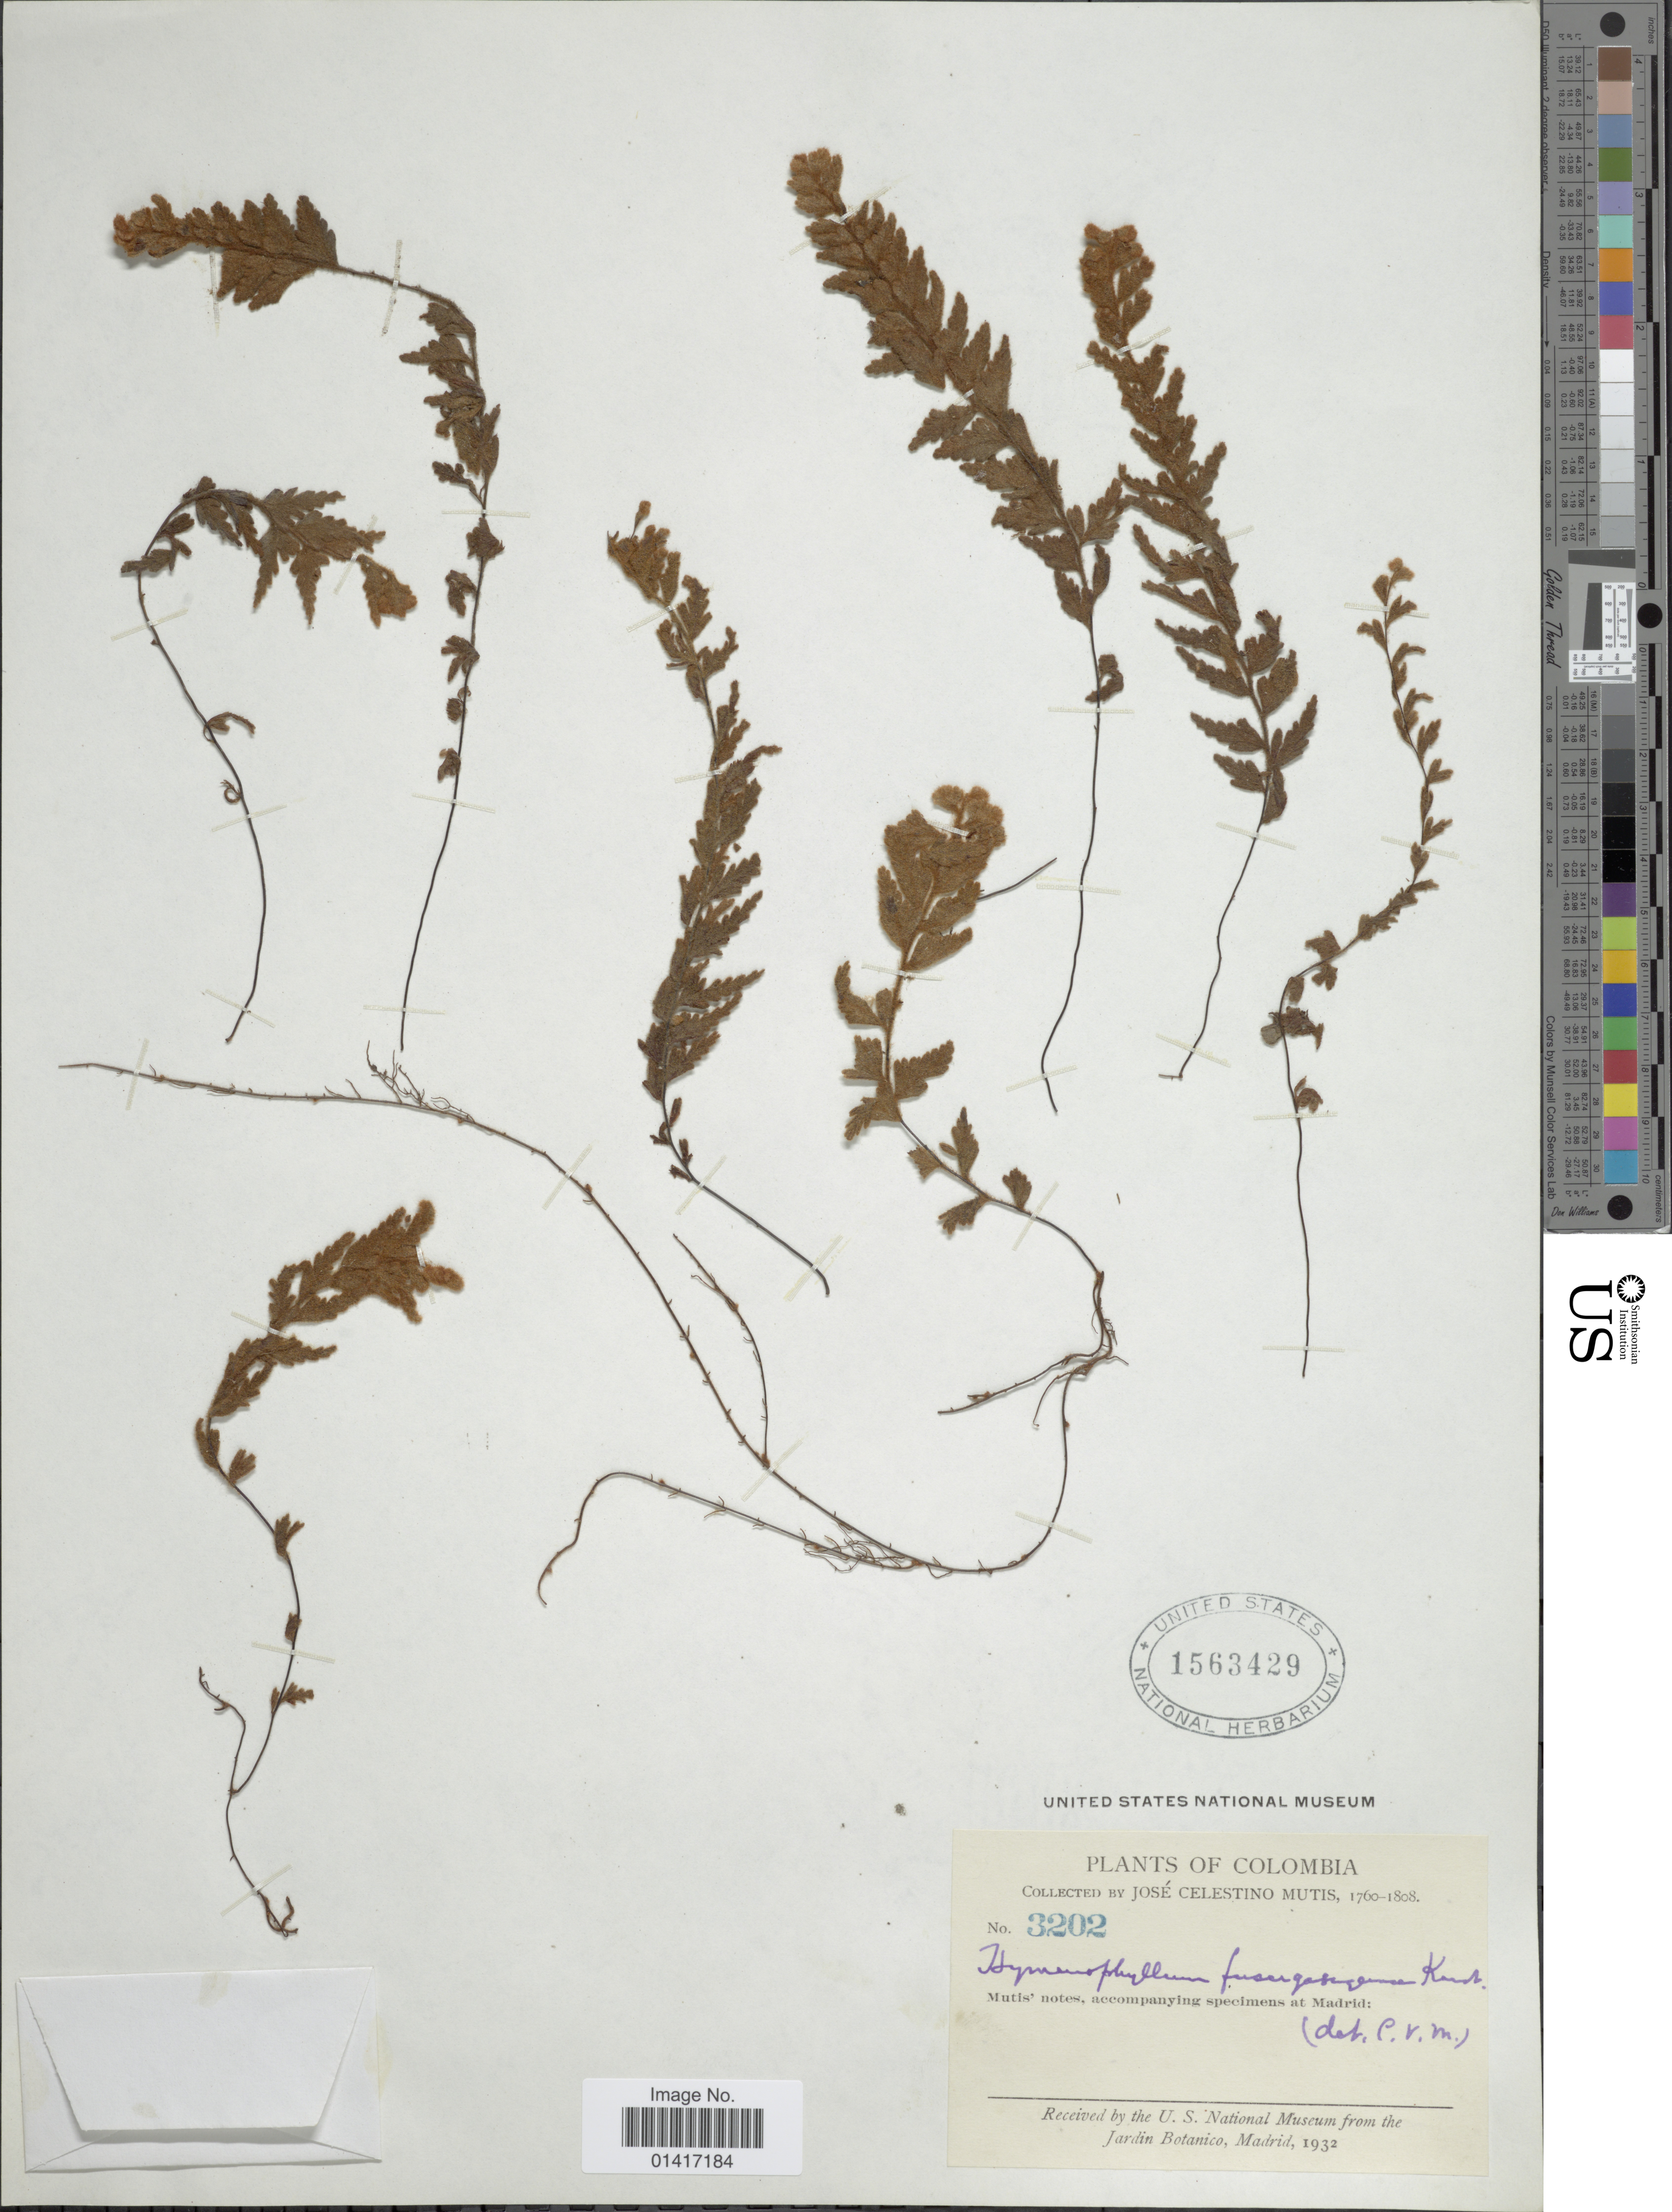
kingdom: Plantae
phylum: Tracheophyta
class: Polypodiopsida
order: Hymenophyllales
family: Hymenophyllaceae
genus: Hymenophyllum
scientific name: Hymenophyllum tomentosum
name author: Kunze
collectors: J. C. B. Mutis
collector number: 3202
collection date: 1760/1808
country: Colombia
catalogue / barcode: US 1563429